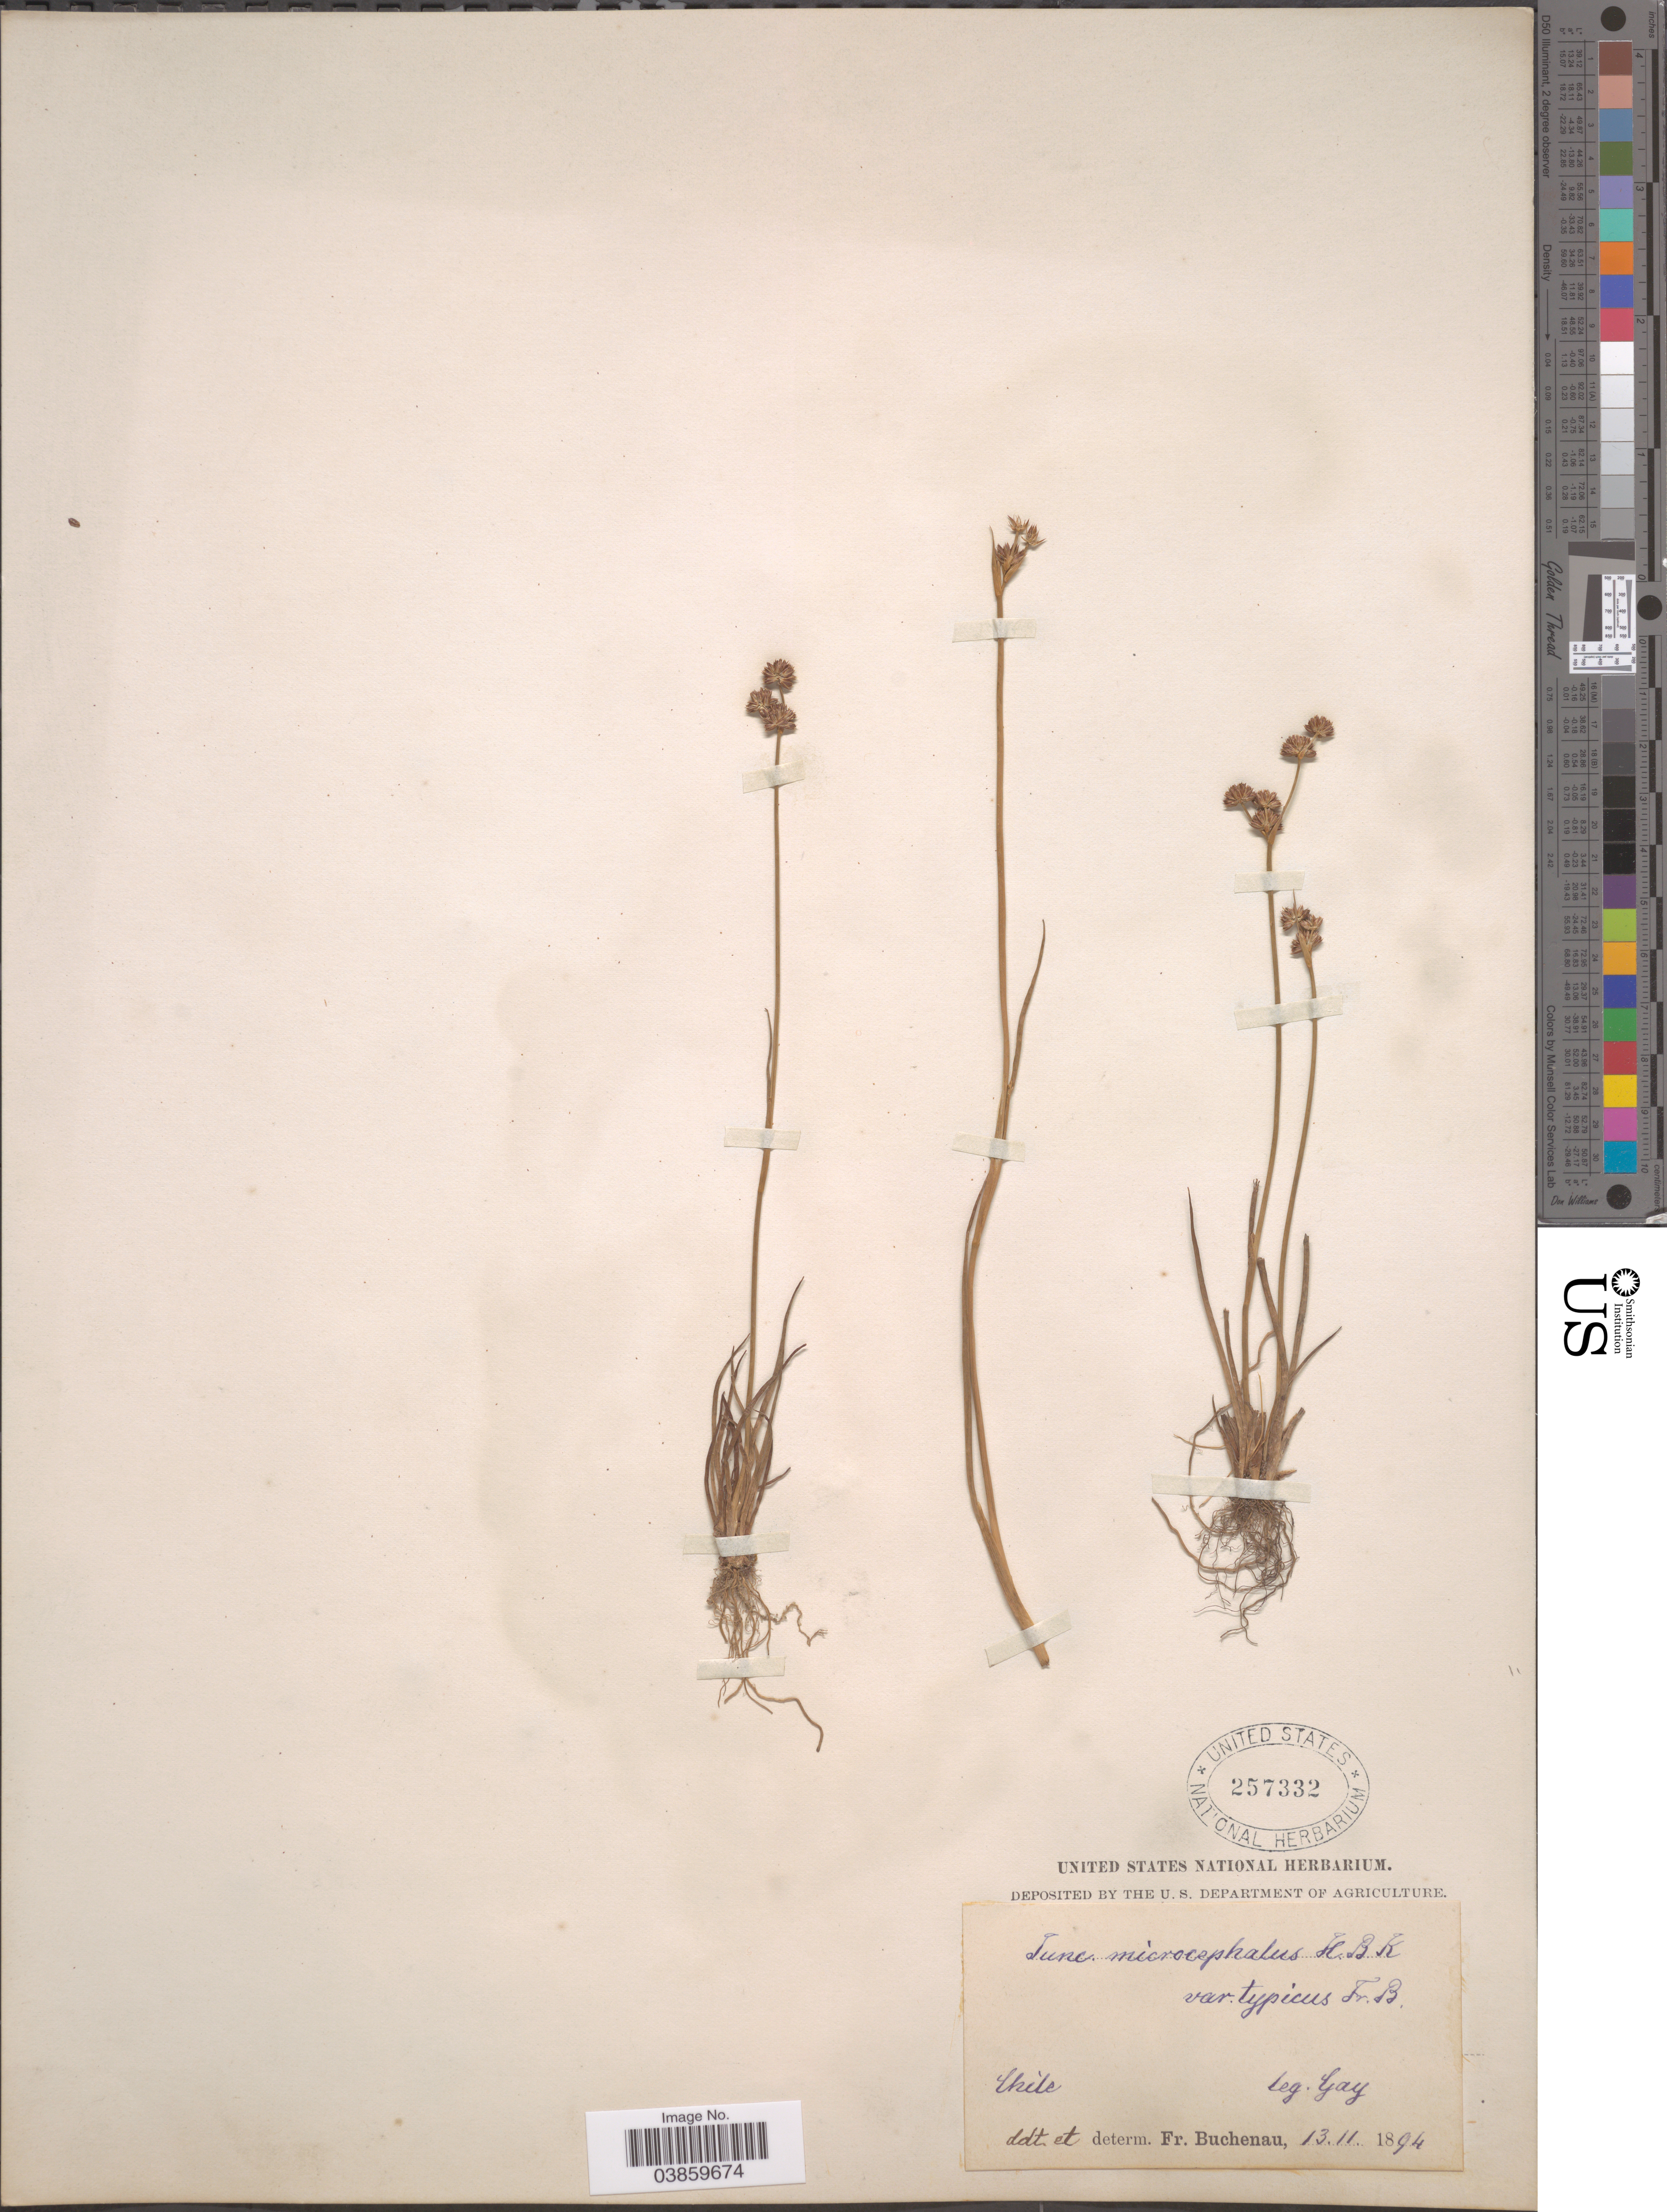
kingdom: Plantae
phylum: Tracheophyta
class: Liliopsida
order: Poales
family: Juncaceae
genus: Juncus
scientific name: Juncus microcephalus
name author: Kunth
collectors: -- Gay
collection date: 1894-11-13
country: Chile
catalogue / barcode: US 257332